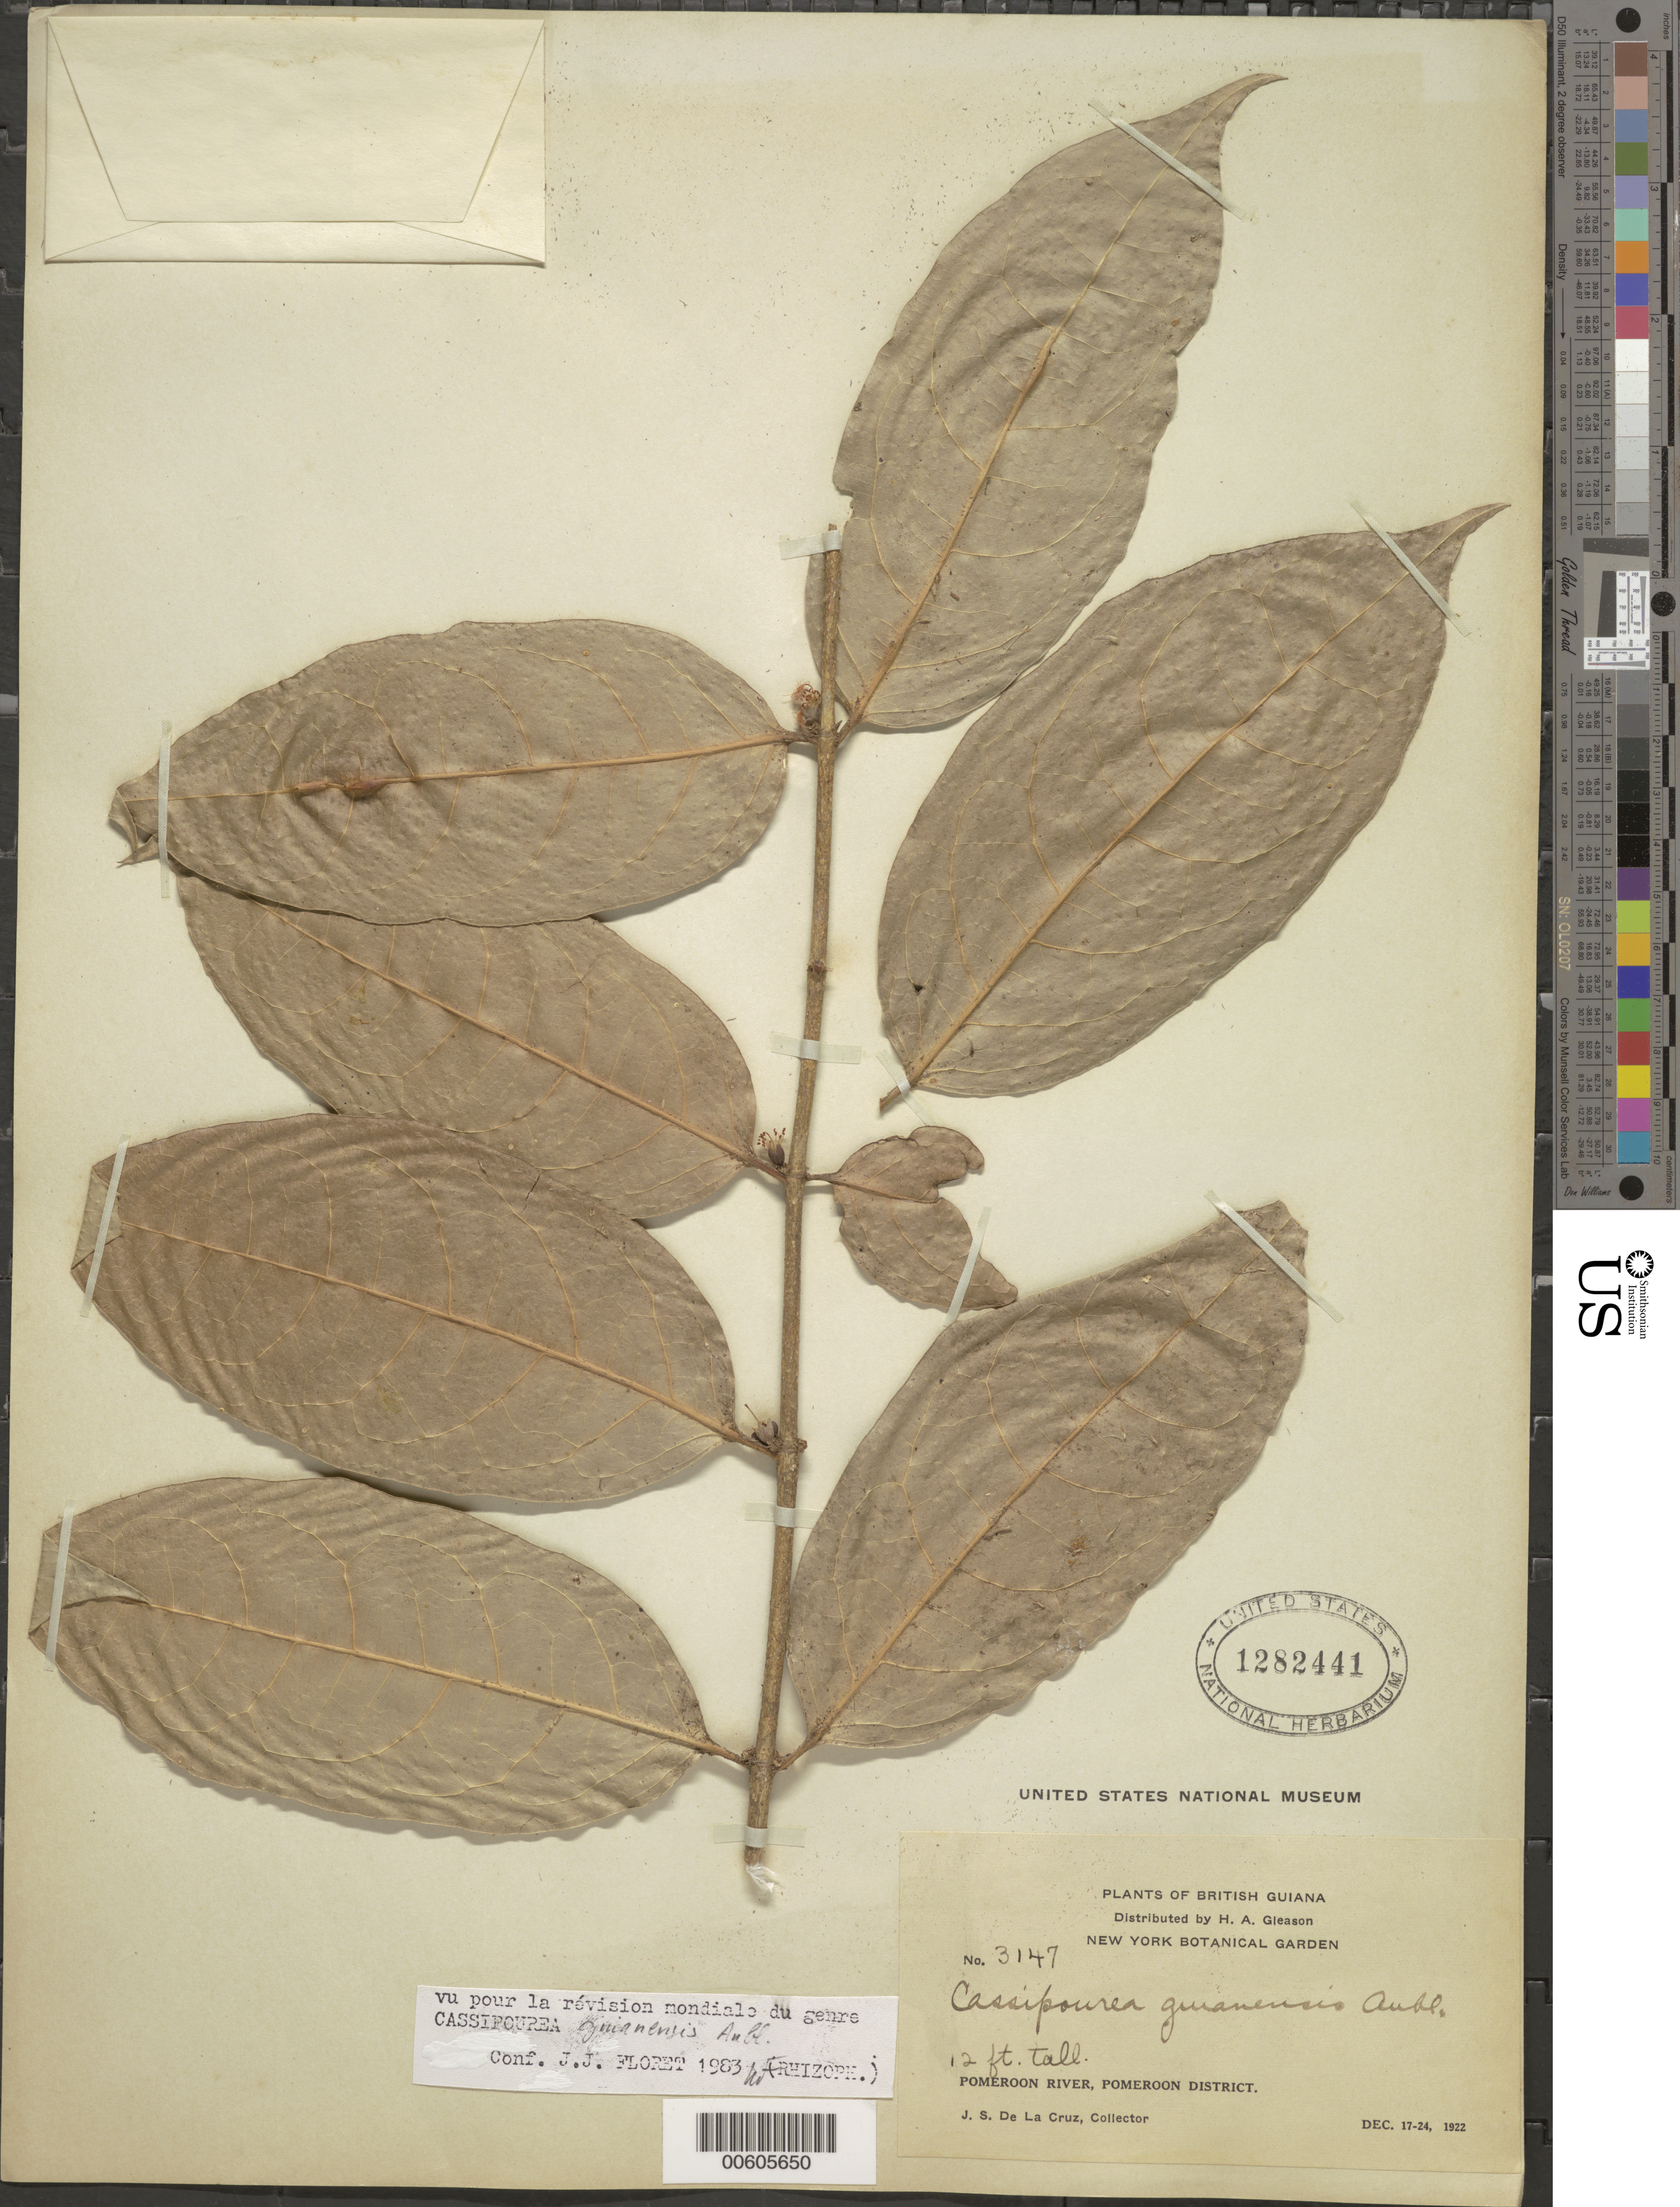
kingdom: Plantae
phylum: Tracheophyta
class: Magnoliopsida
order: Malpighiales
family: Rhizophoraceae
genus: Cassipourea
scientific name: Cassipourea guianensis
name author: Aubl.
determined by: Floret, J. J.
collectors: J. S. de la Cruz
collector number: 3147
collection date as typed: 17-Dec-22 to 24-Dec-22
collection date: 1922-12-17/1922-12-24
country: Guyana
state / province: Pomeroon-Supenaam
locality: Pomeroon R.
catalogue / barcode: US 1282441